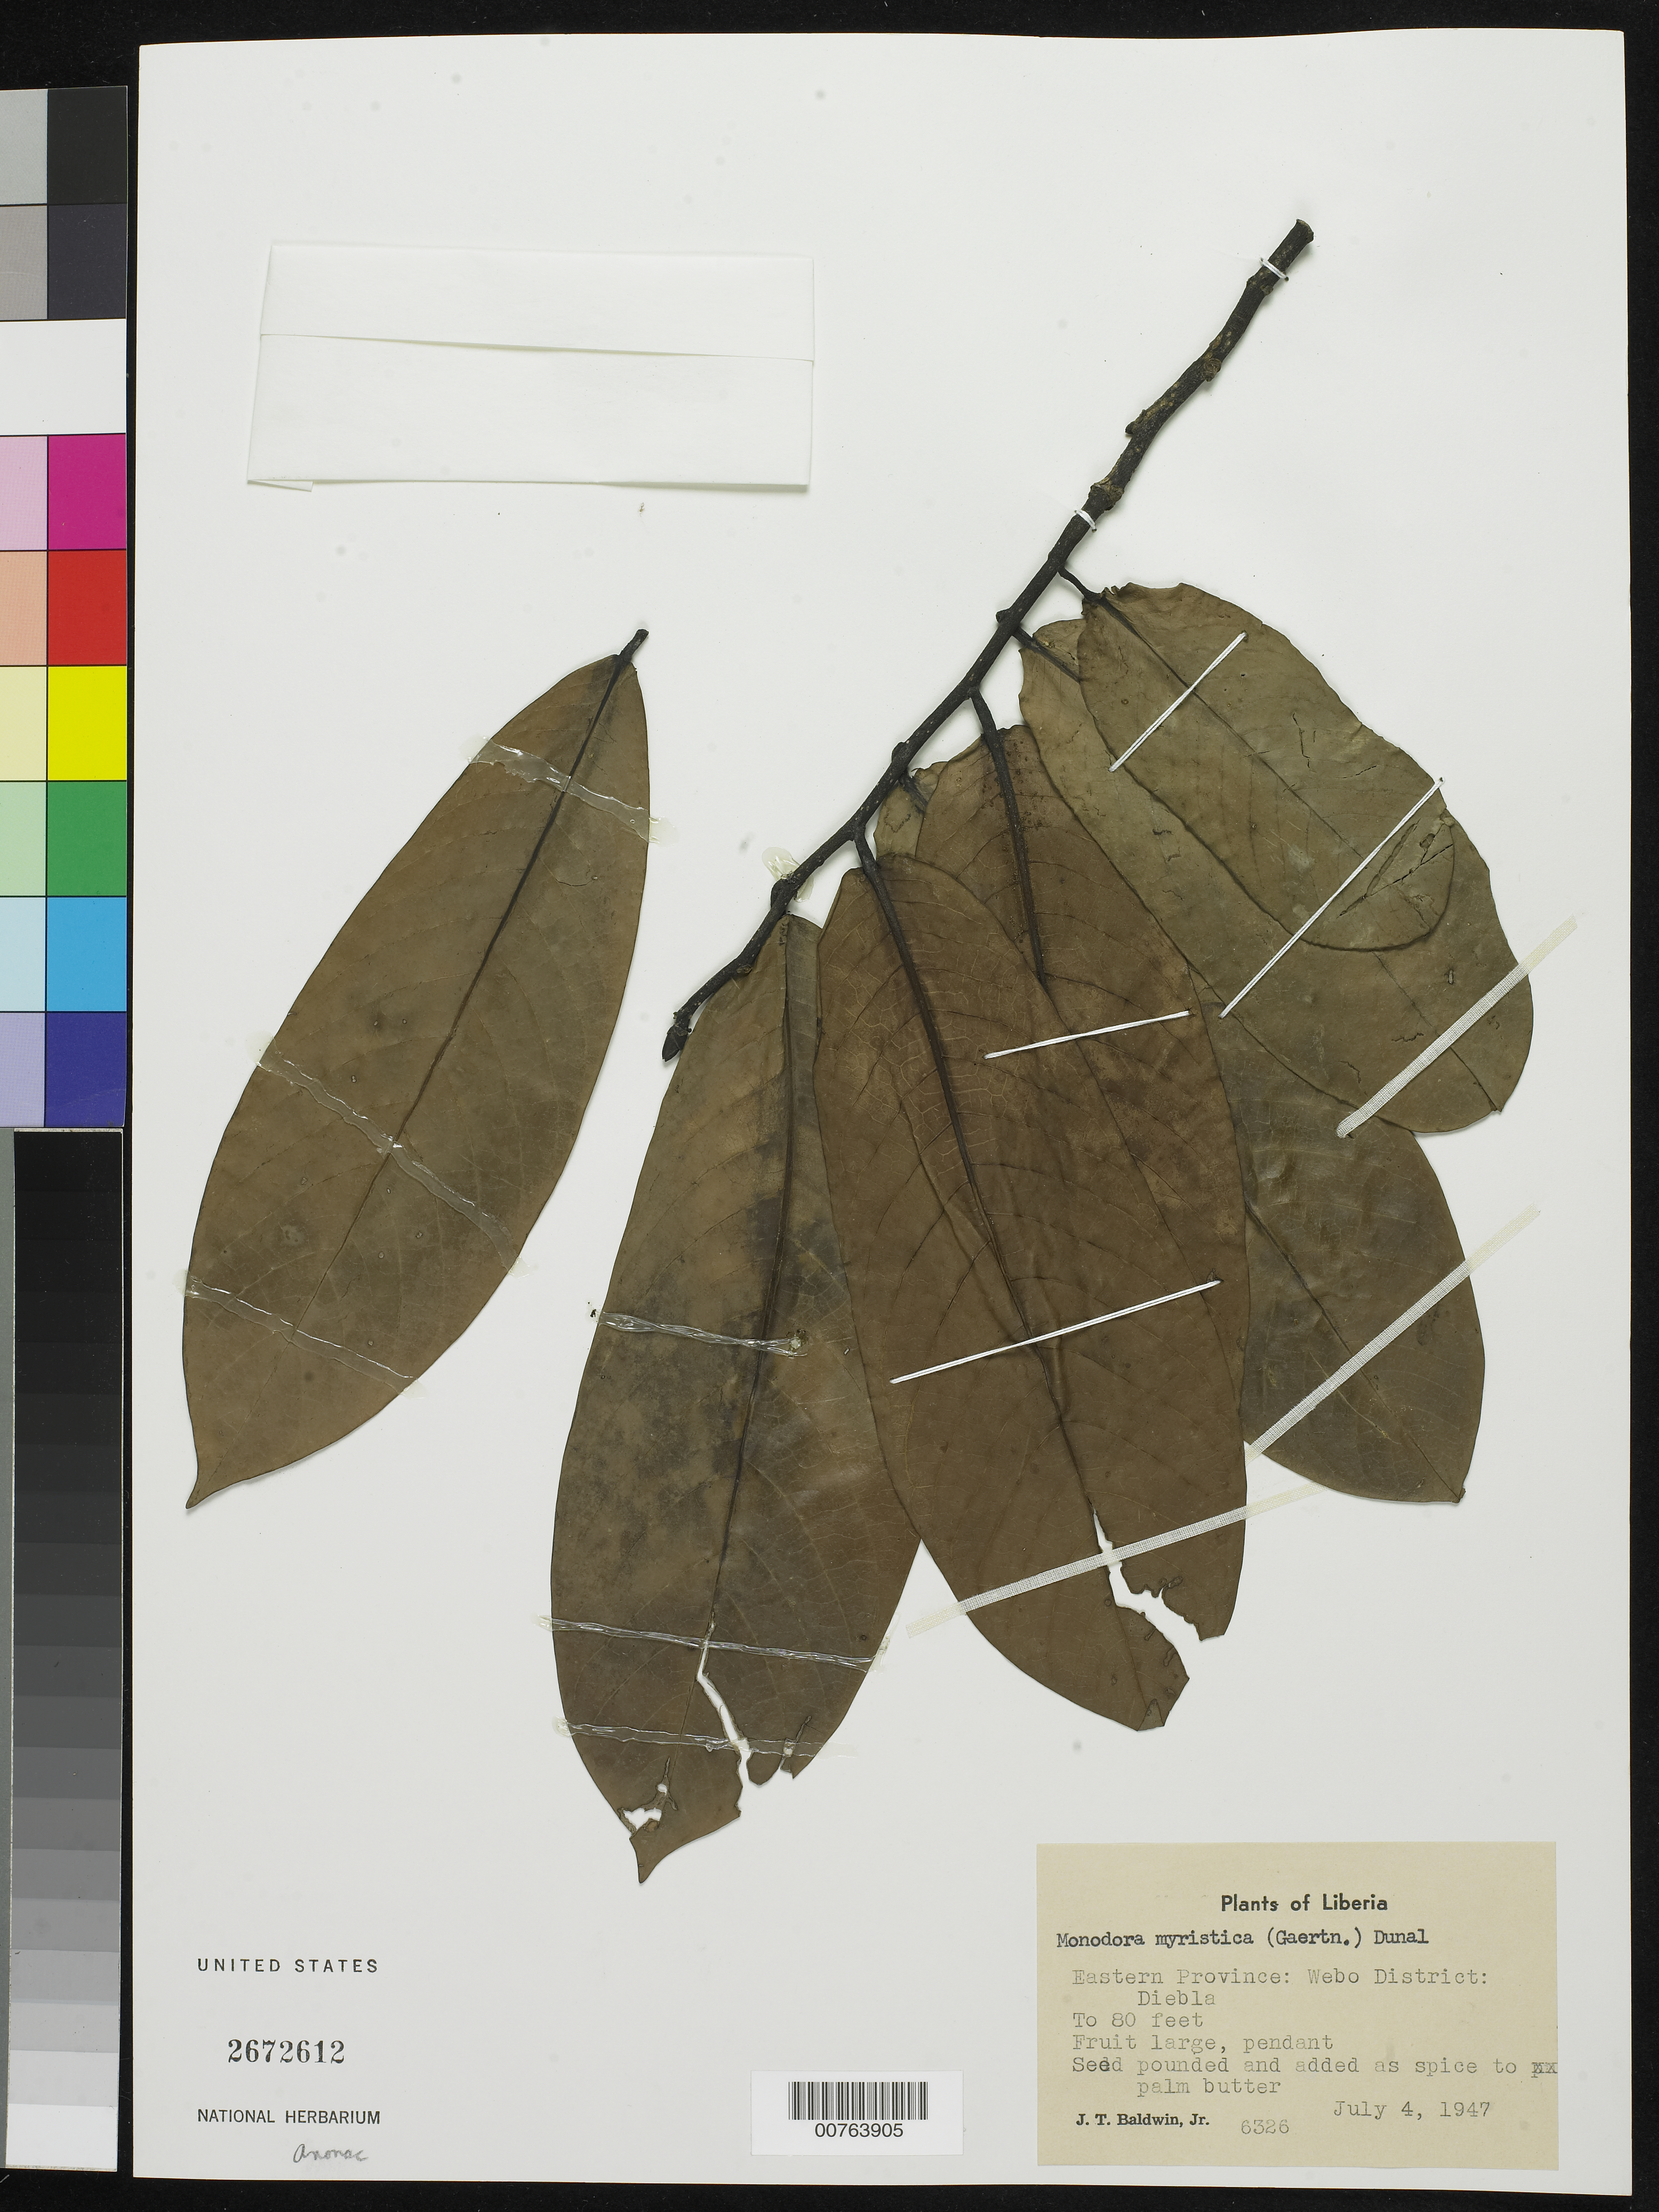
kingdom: Plantae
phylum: Tracheophyta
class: Magnoliopsida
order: Magnoliales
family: Annonaceae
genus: Monodora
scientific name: Monodora myristica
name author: (Gaertn.) Dunal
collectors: J. T. Baldwin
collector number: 6326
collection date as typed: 4 Jul 1947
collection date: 1947-07-04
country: Liberia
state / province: River Gee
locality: Eastern Province: Webo District, Diebla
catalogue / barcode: US 2672612